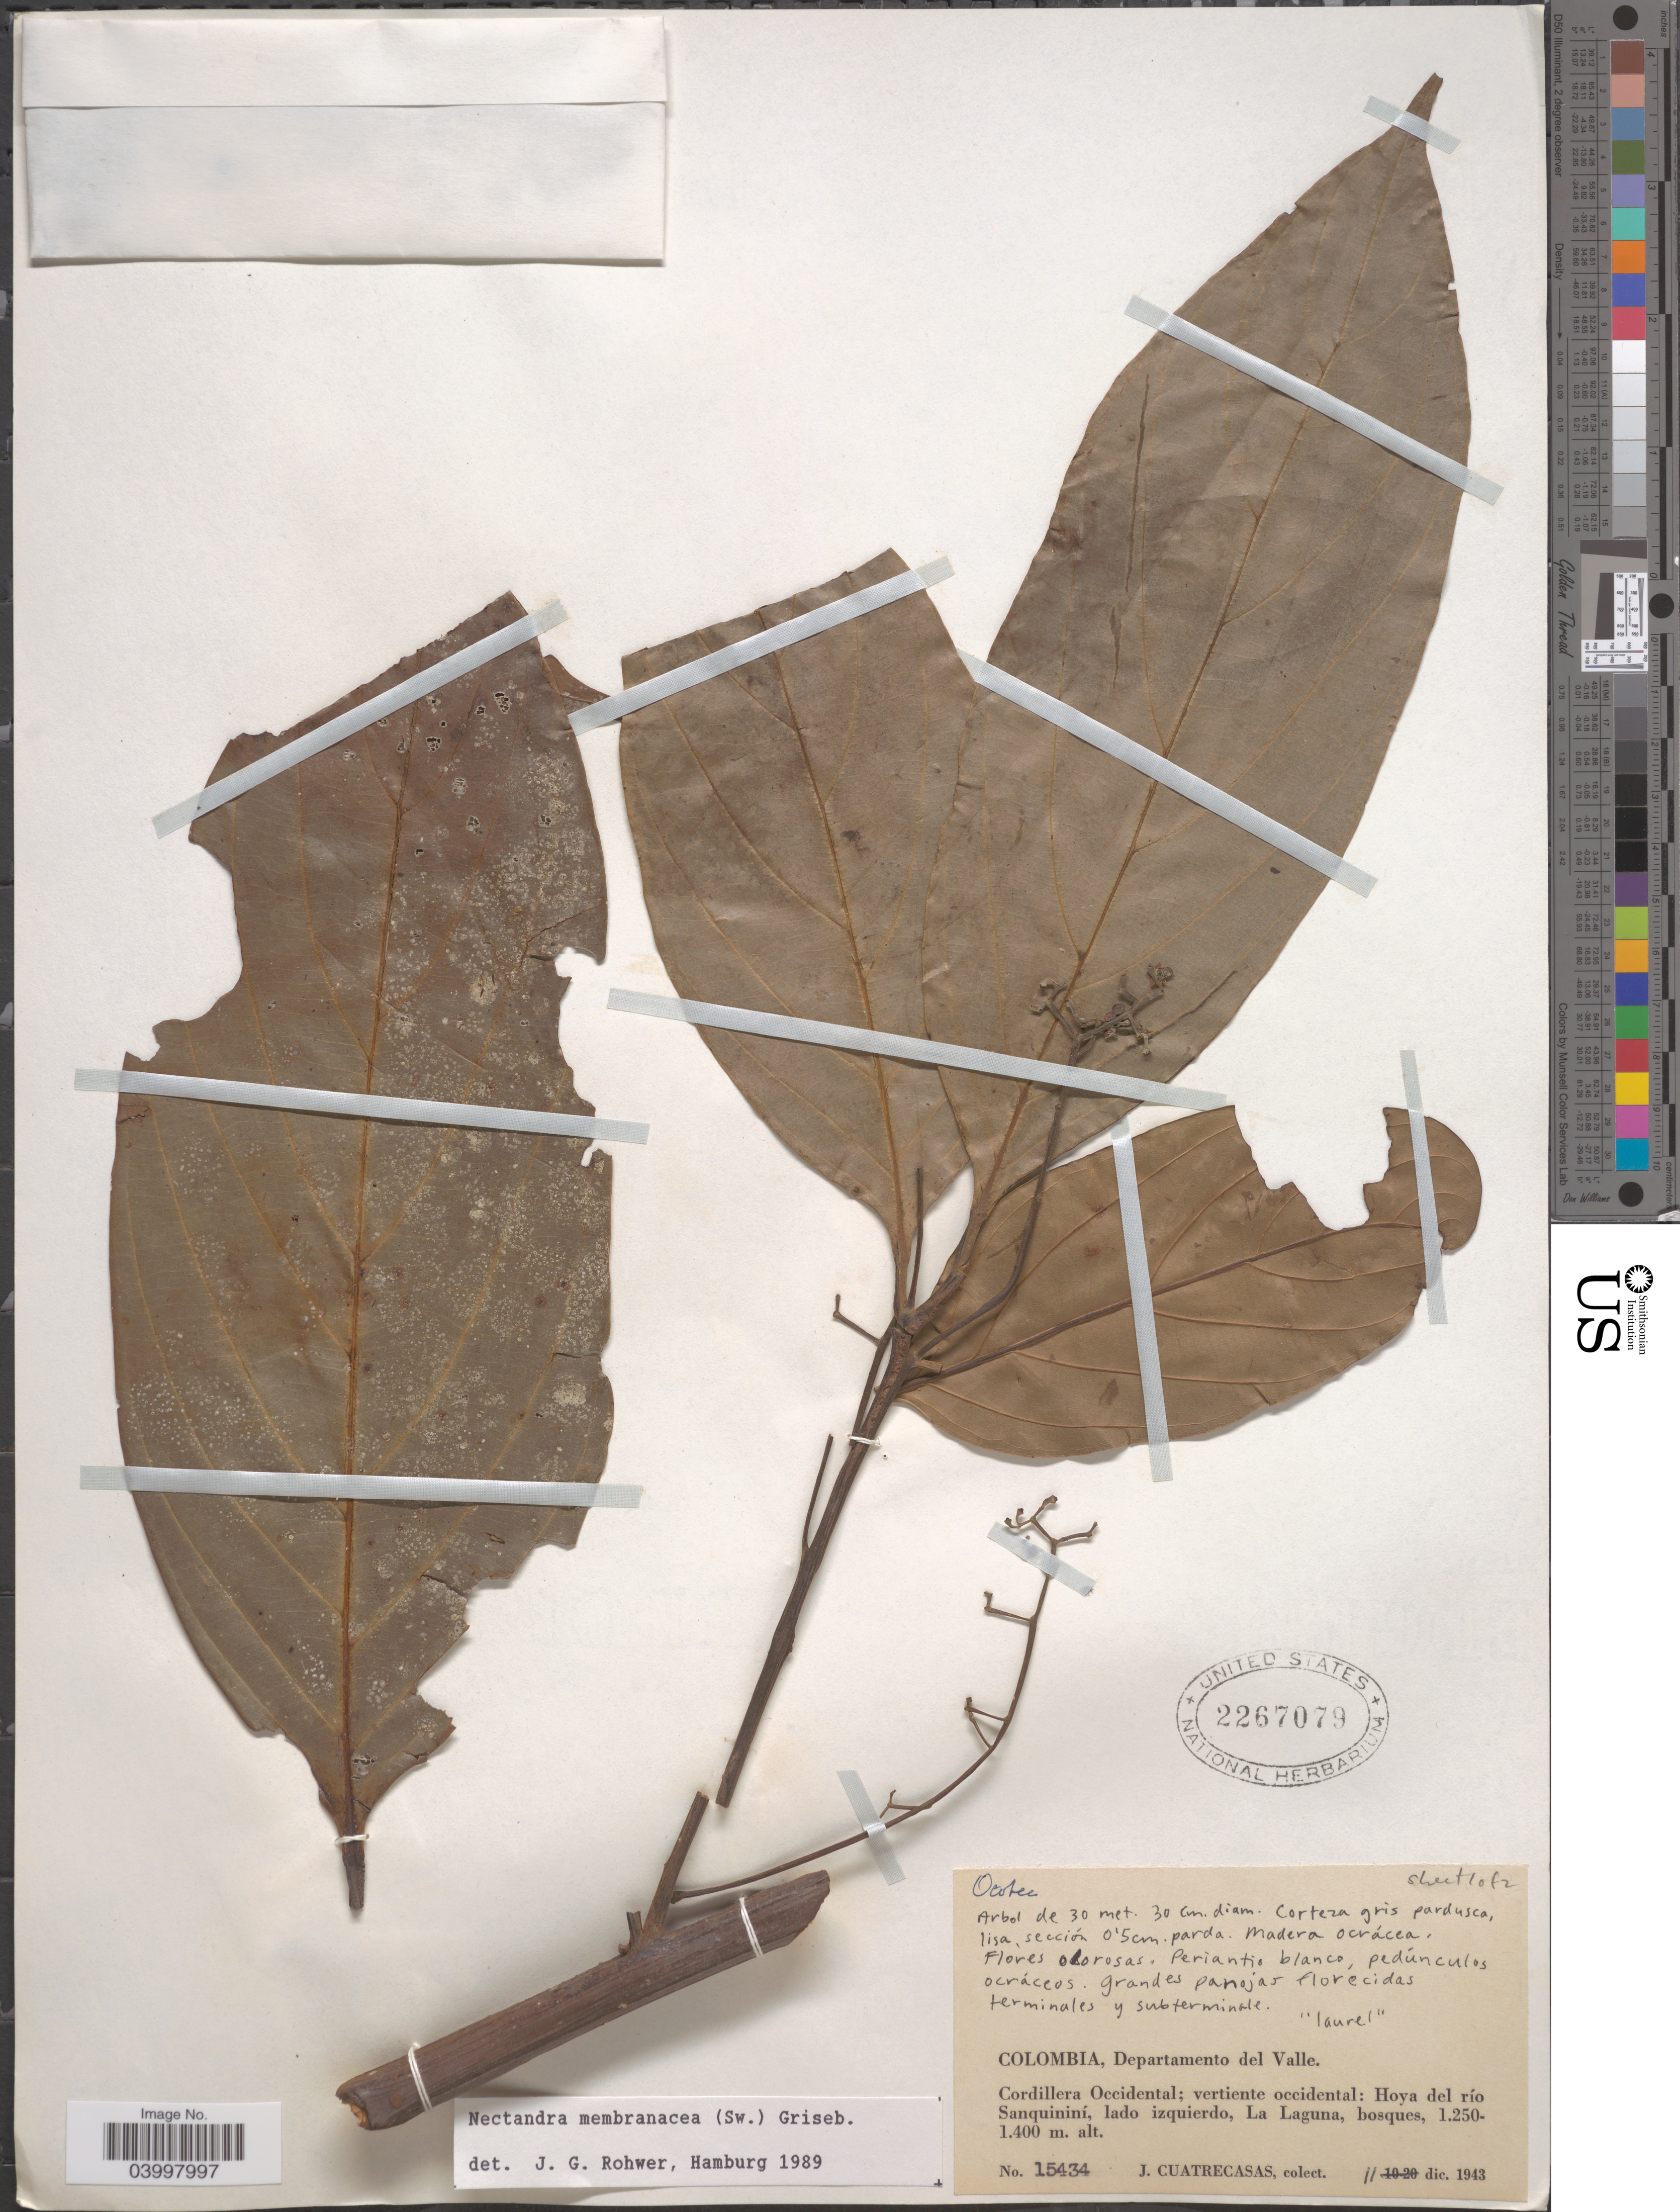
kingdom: Plantae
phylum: Tracheophyta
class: Magnoliopsida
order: Laurales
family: Lauraceae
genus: Nectandra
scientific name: Nectandra membranacea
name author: (Sw.) Griseb.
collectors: J. Cuatrecasas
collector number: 15434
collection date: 1943-12-11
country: Colombia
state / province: Valle del Cauca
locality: Departamento del Valle. Cordillera Occidental; vertiente occidental: Hoya del río Sanquininí, lado izquirdo, La Laguna.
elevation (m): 1250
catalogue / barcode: US 2267079